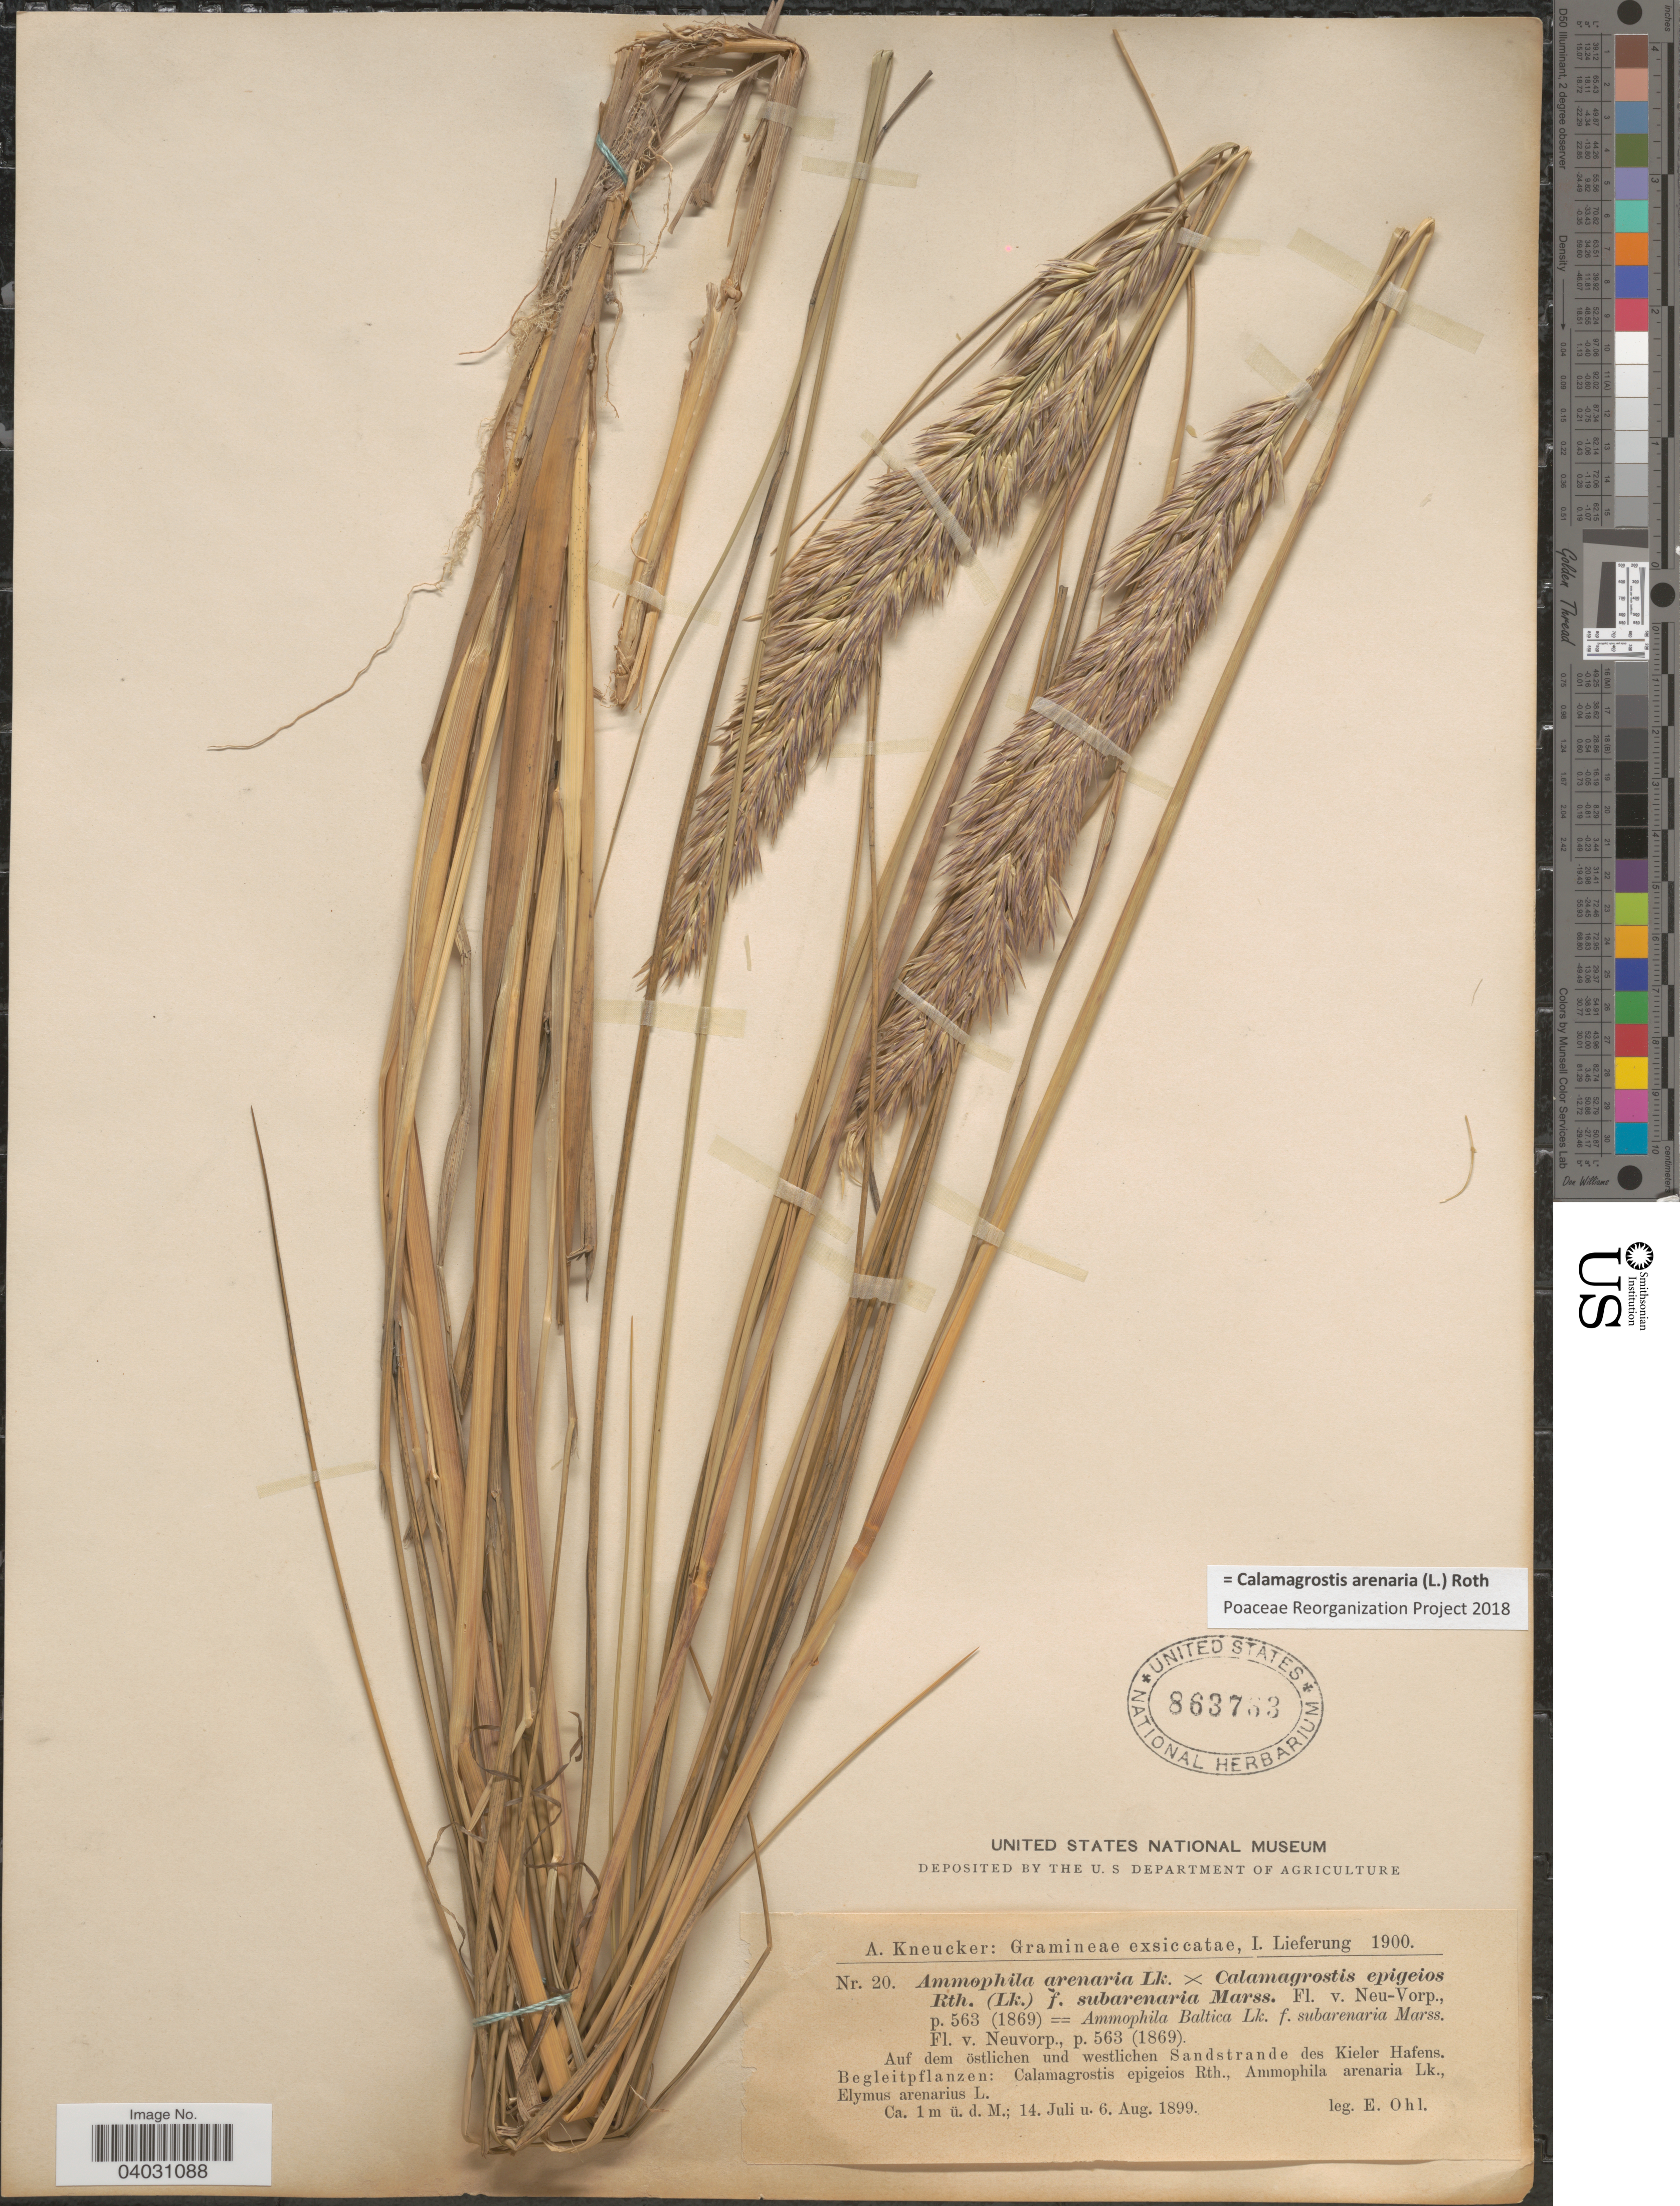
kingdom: Plantae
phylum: Tracheophyta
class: Liliopsida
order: Poales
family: Poaceae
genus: Calamagrostis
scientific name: Calamagrostis arenaria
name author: (L.) Roth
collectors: E. Ohl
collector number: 20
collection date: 1899-07-14/1899-08-06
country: Germany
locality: Auf dem östlichen und westlichen Sandstrande des Kieler Hafens.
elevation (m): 1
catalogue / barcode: US 863763